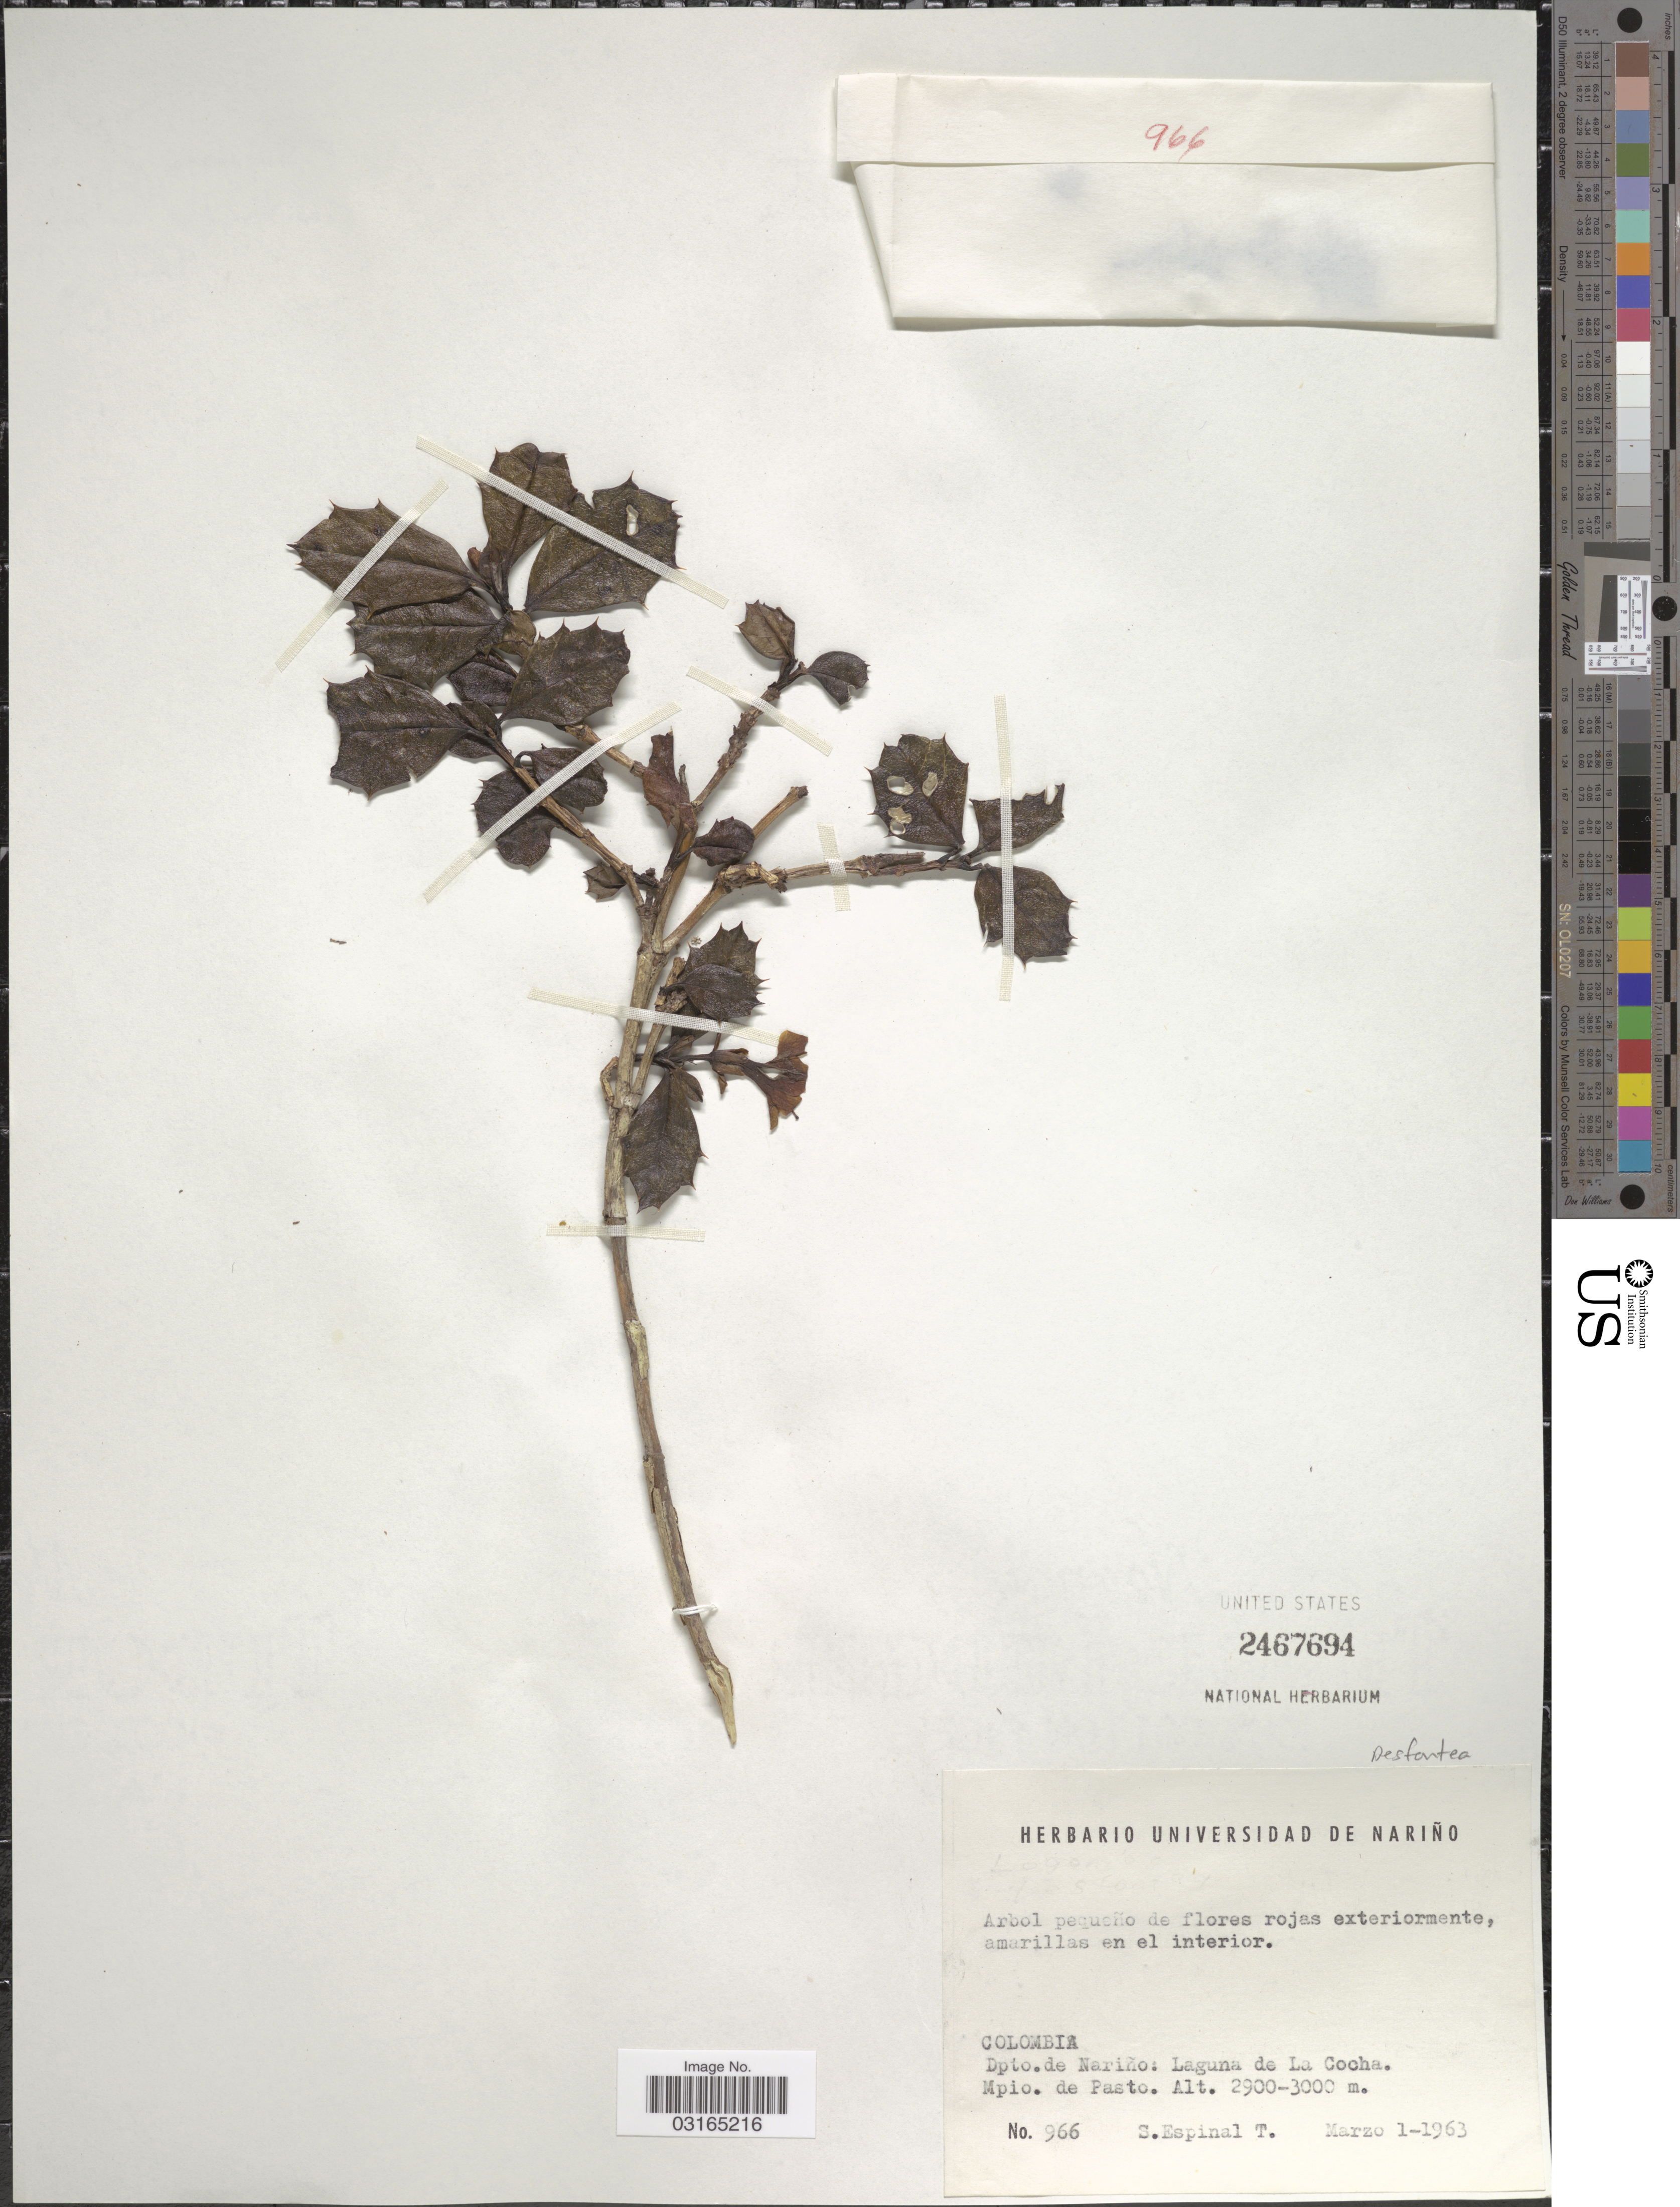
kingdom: Plantae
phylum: Tracheophyta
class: Magnoliopsida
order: Bruniales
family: Columelliaceae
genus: Desfontainia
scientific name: Desfontainia spinosa var. spinosa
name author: Ruiz & Pav.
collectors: S. Espinal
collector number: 966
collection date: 1963-03-01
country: Colombia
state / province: Nariño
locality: Dpto. de Nariño: Laguna de La Cocha. Mpio. de Pasto.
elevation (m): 2900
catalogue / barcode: US 2467694